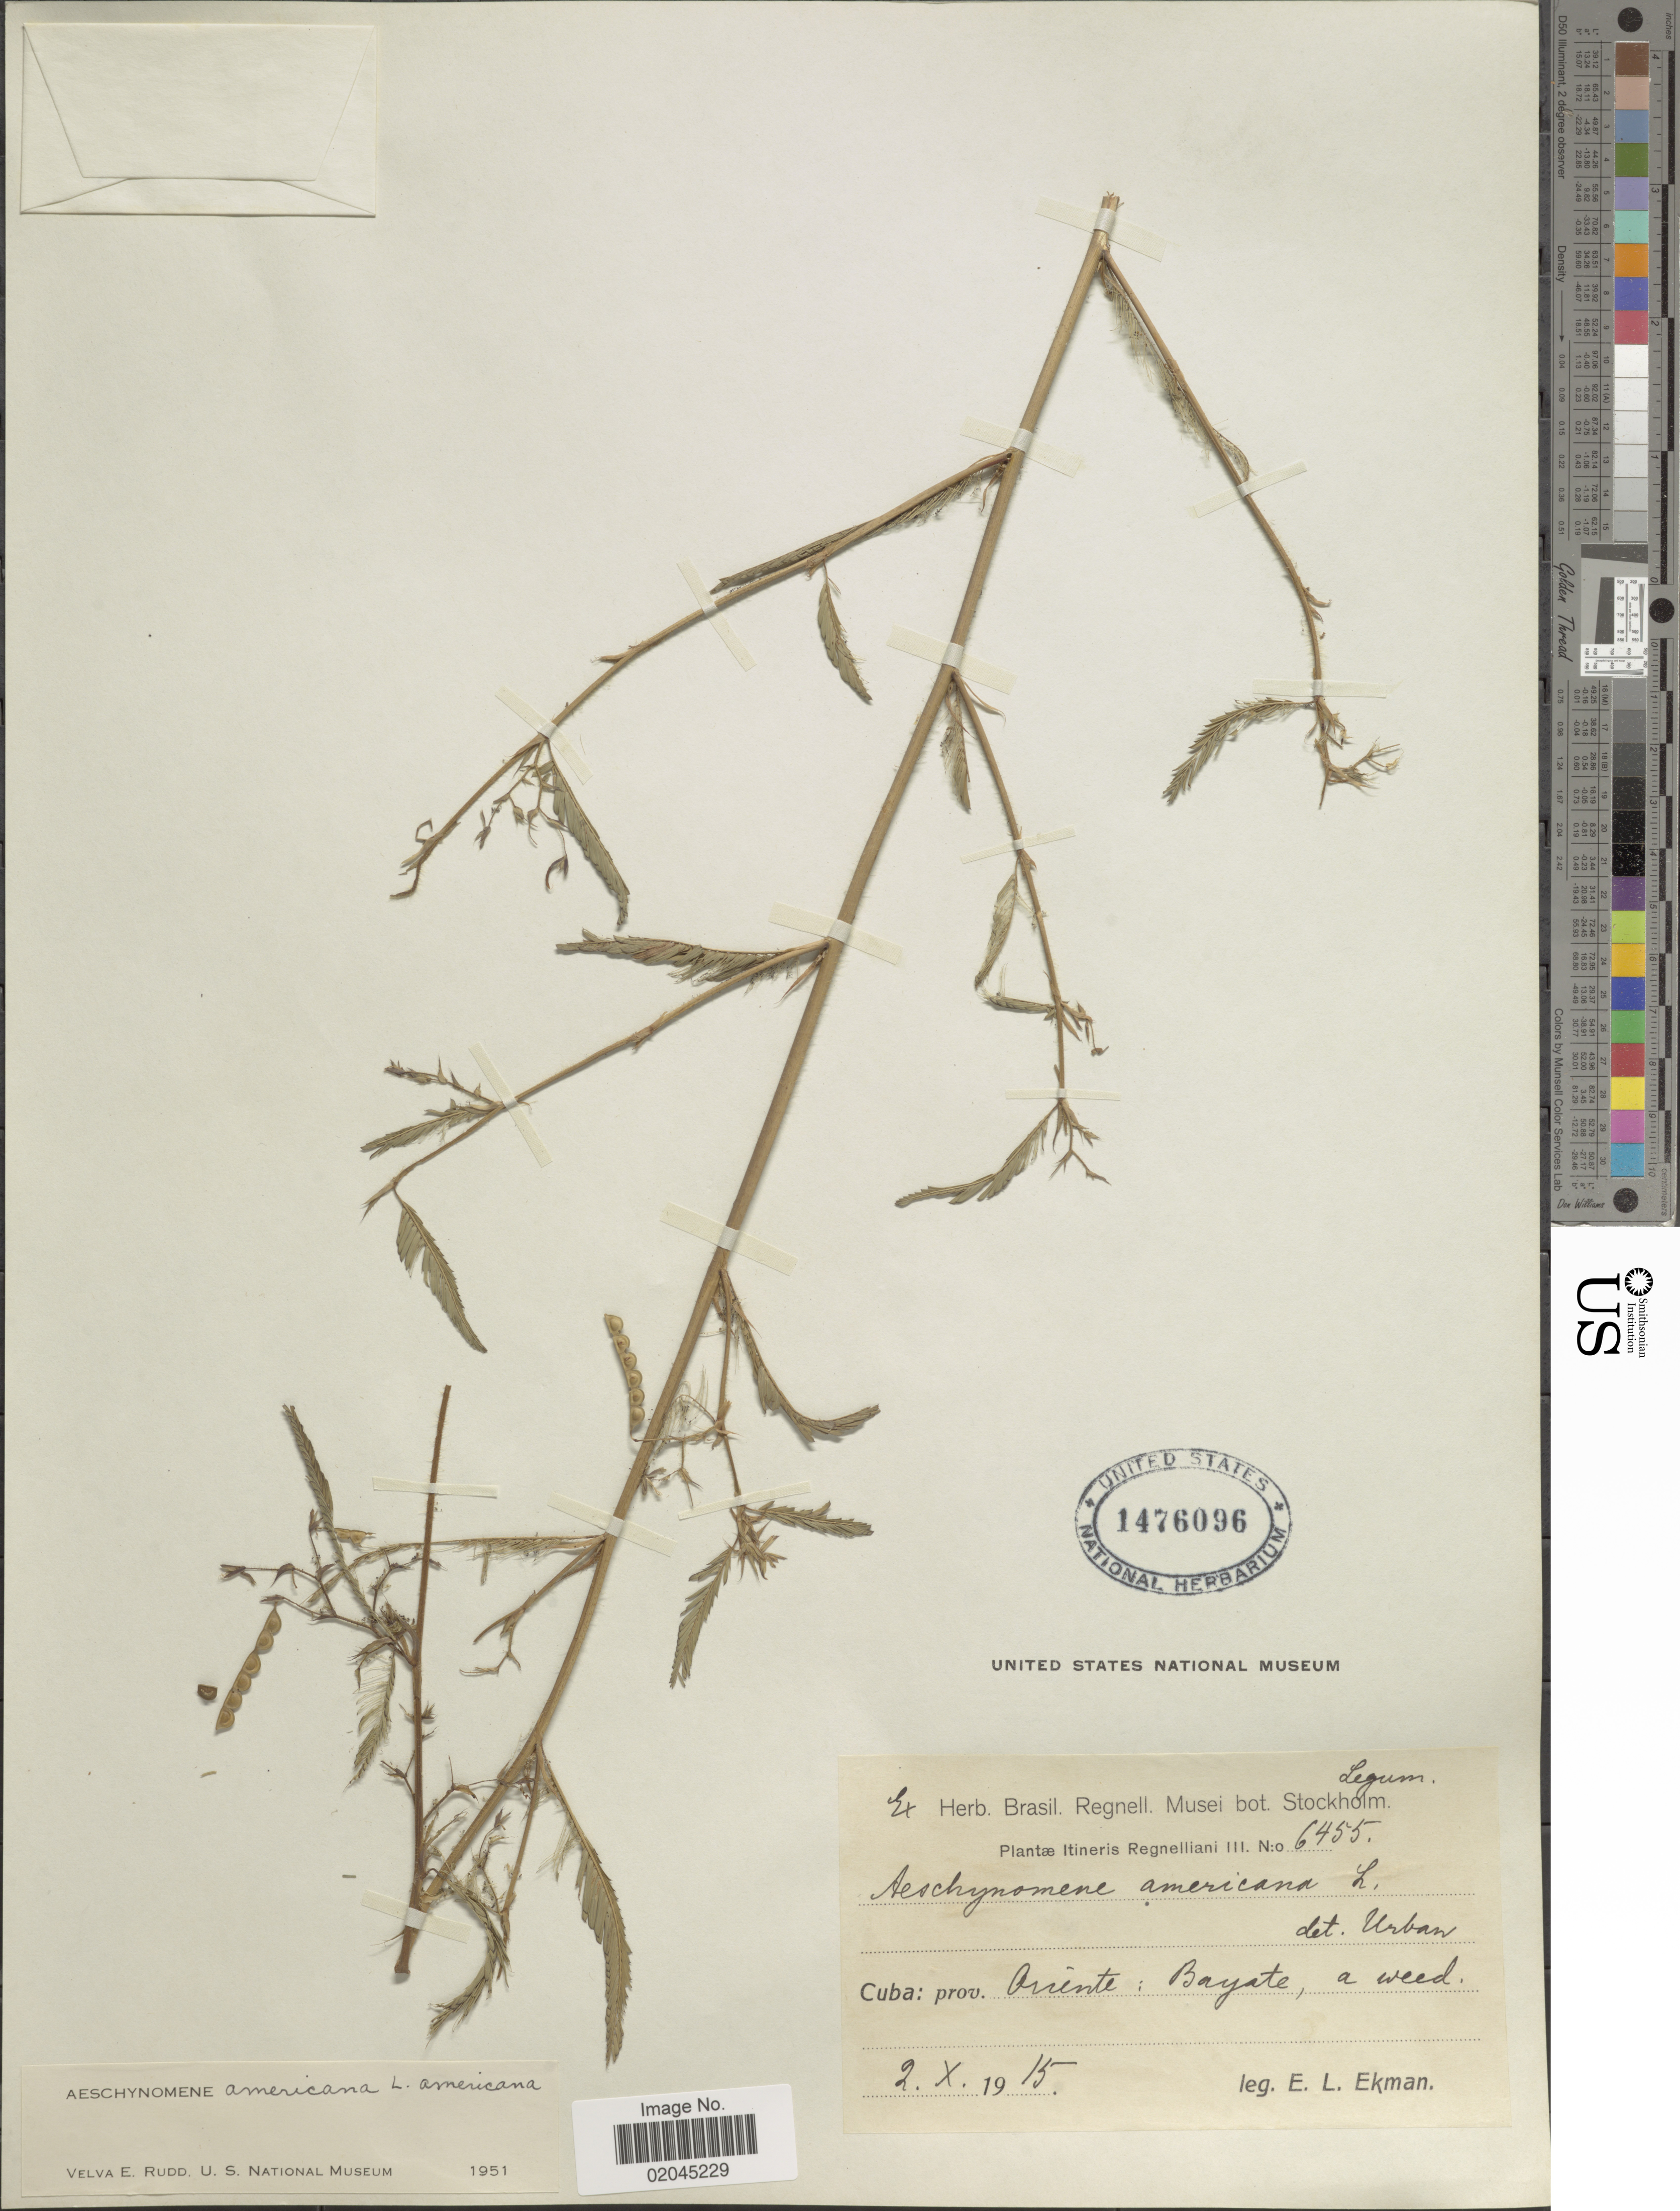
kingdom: Plantae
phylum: Tracheophyta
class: Magnoliopsida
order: Fabales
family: Fabaceae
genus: Aeschynomene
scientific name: Aeschynomene americana var. americana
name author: L.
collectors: E. L. Ekman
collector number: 6455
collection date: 1915-10-02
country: Cuba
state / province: Oriente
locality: Bayate, a weed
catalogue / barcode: US 1476096